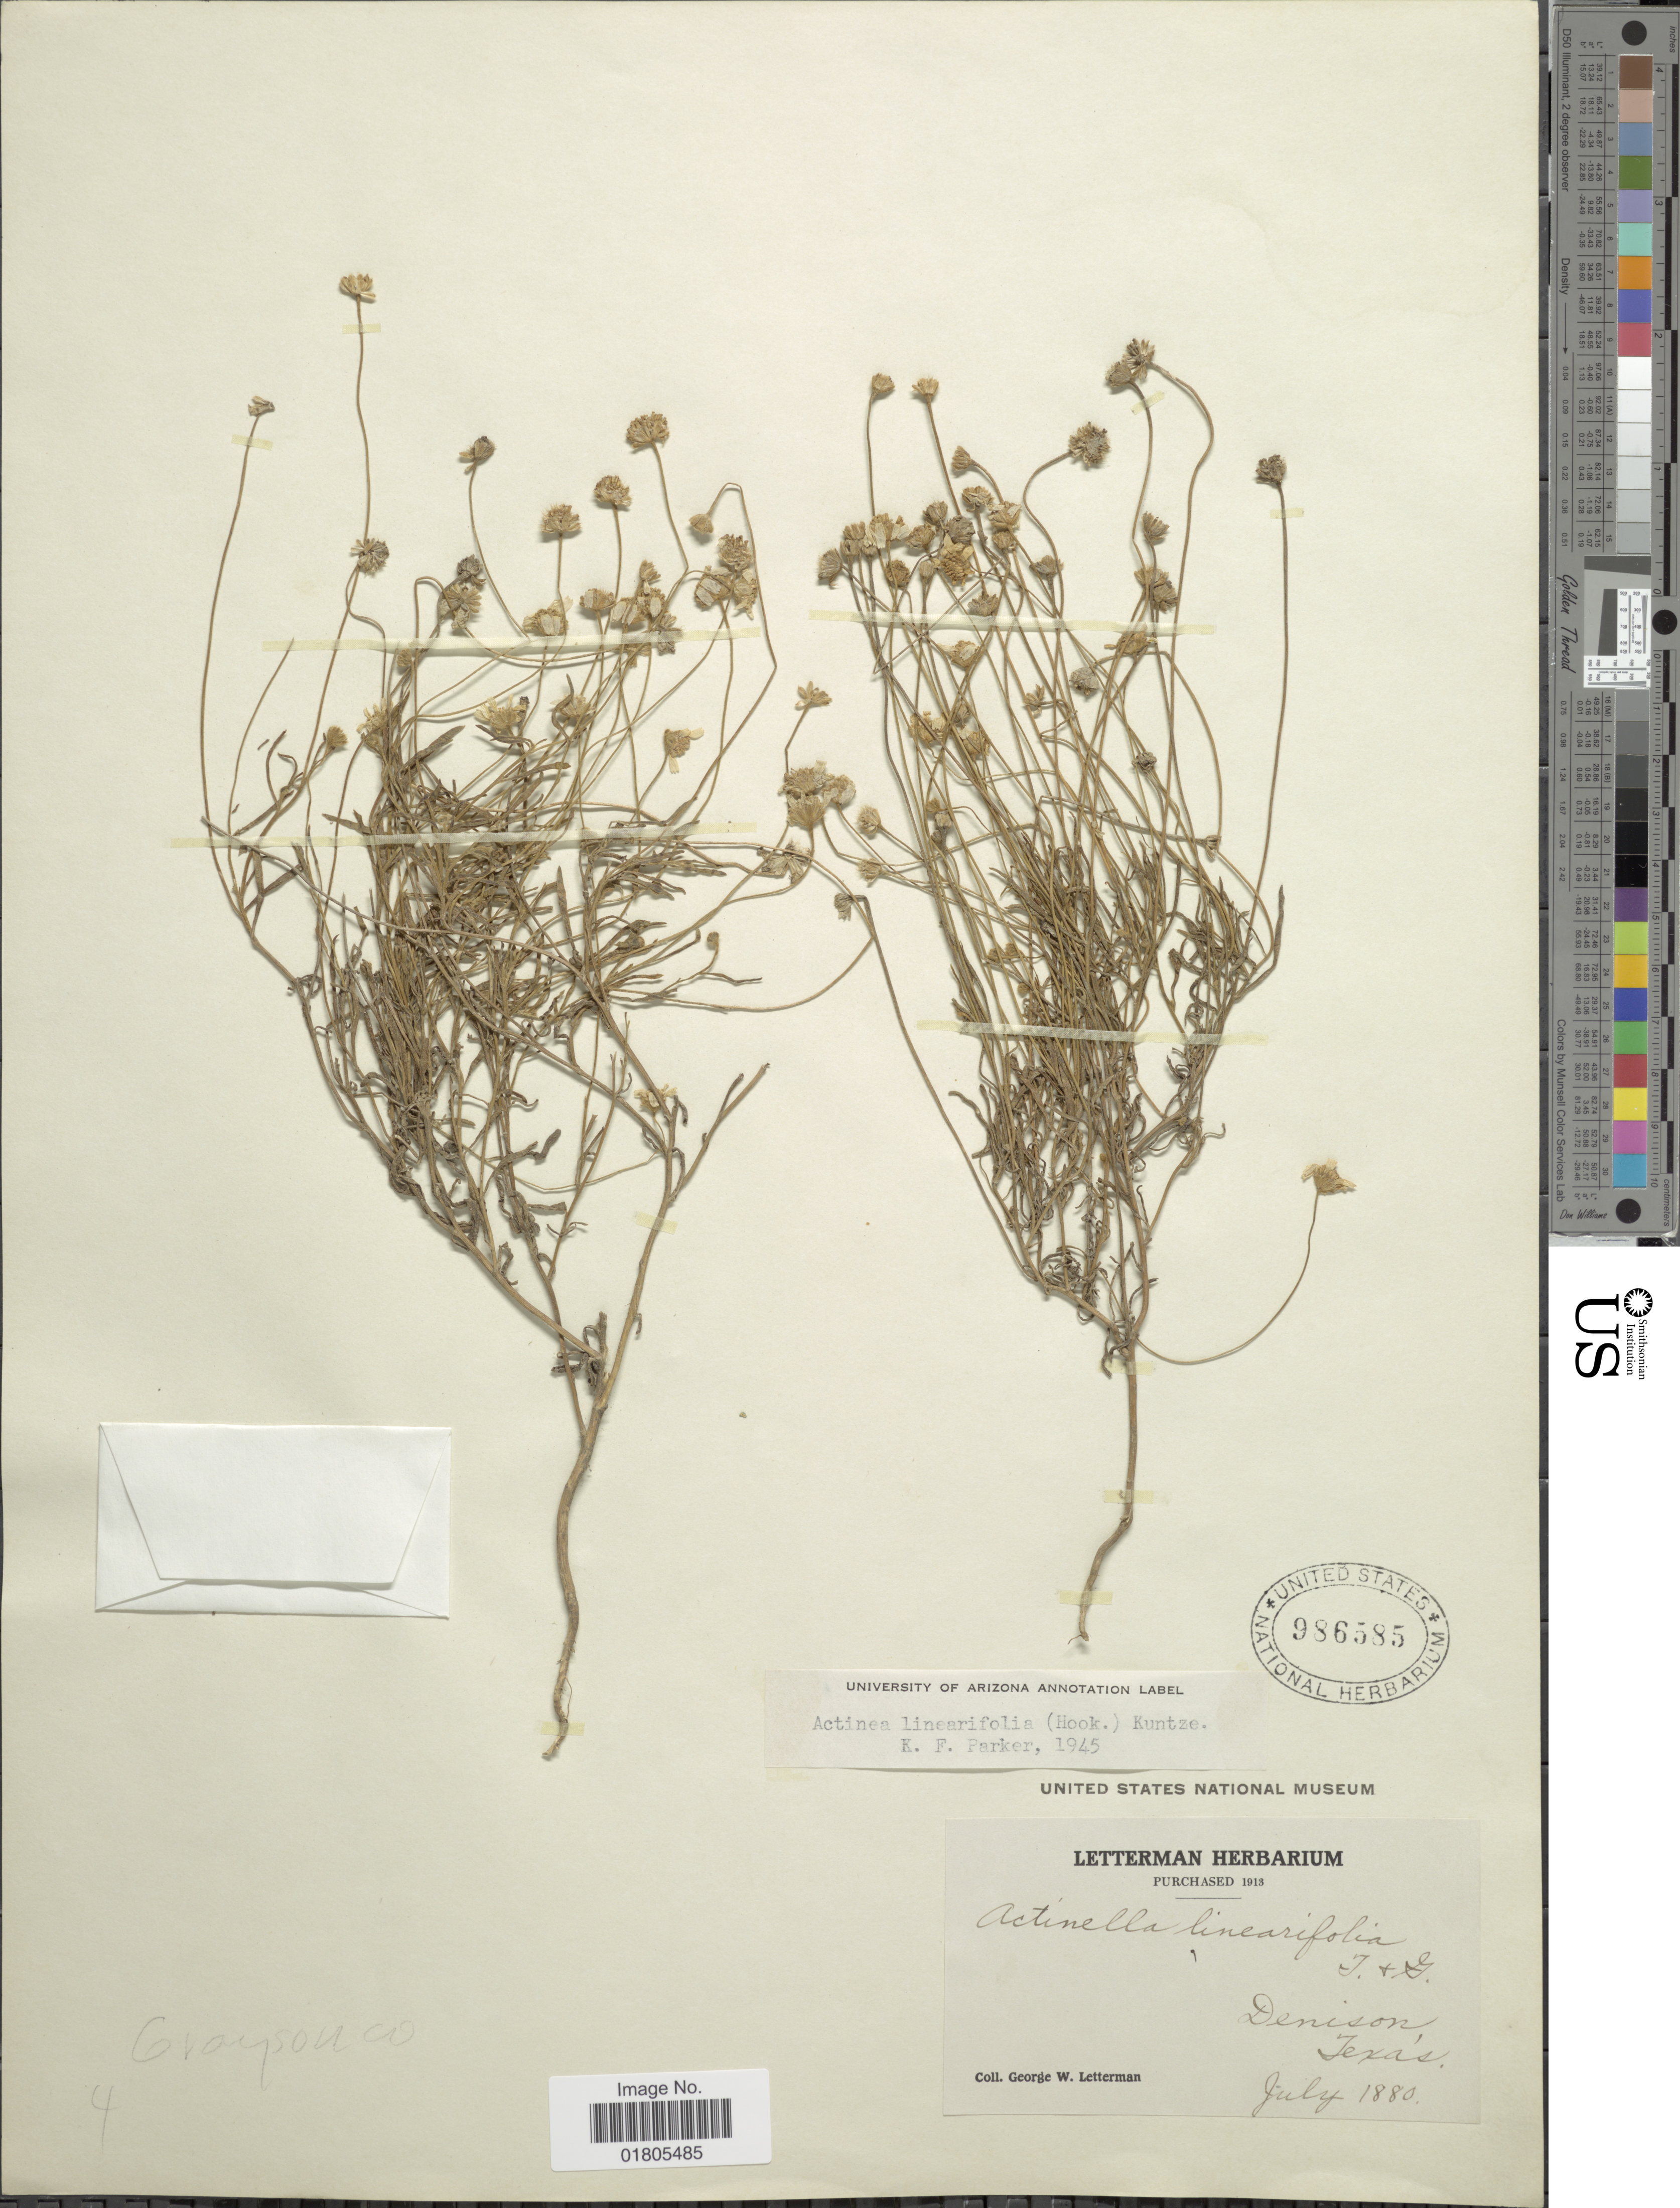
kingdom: Plantae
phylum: Tracheophyta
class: Magnoliopsida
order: Asterales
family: Asteraceae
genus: Actinea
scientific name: Actinea linearifolia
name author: (Hook.) Kuntze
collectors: G. W. Letterman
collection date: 1880-07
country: United States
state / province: Texas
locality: Denison, Texas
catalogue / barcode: US 986585